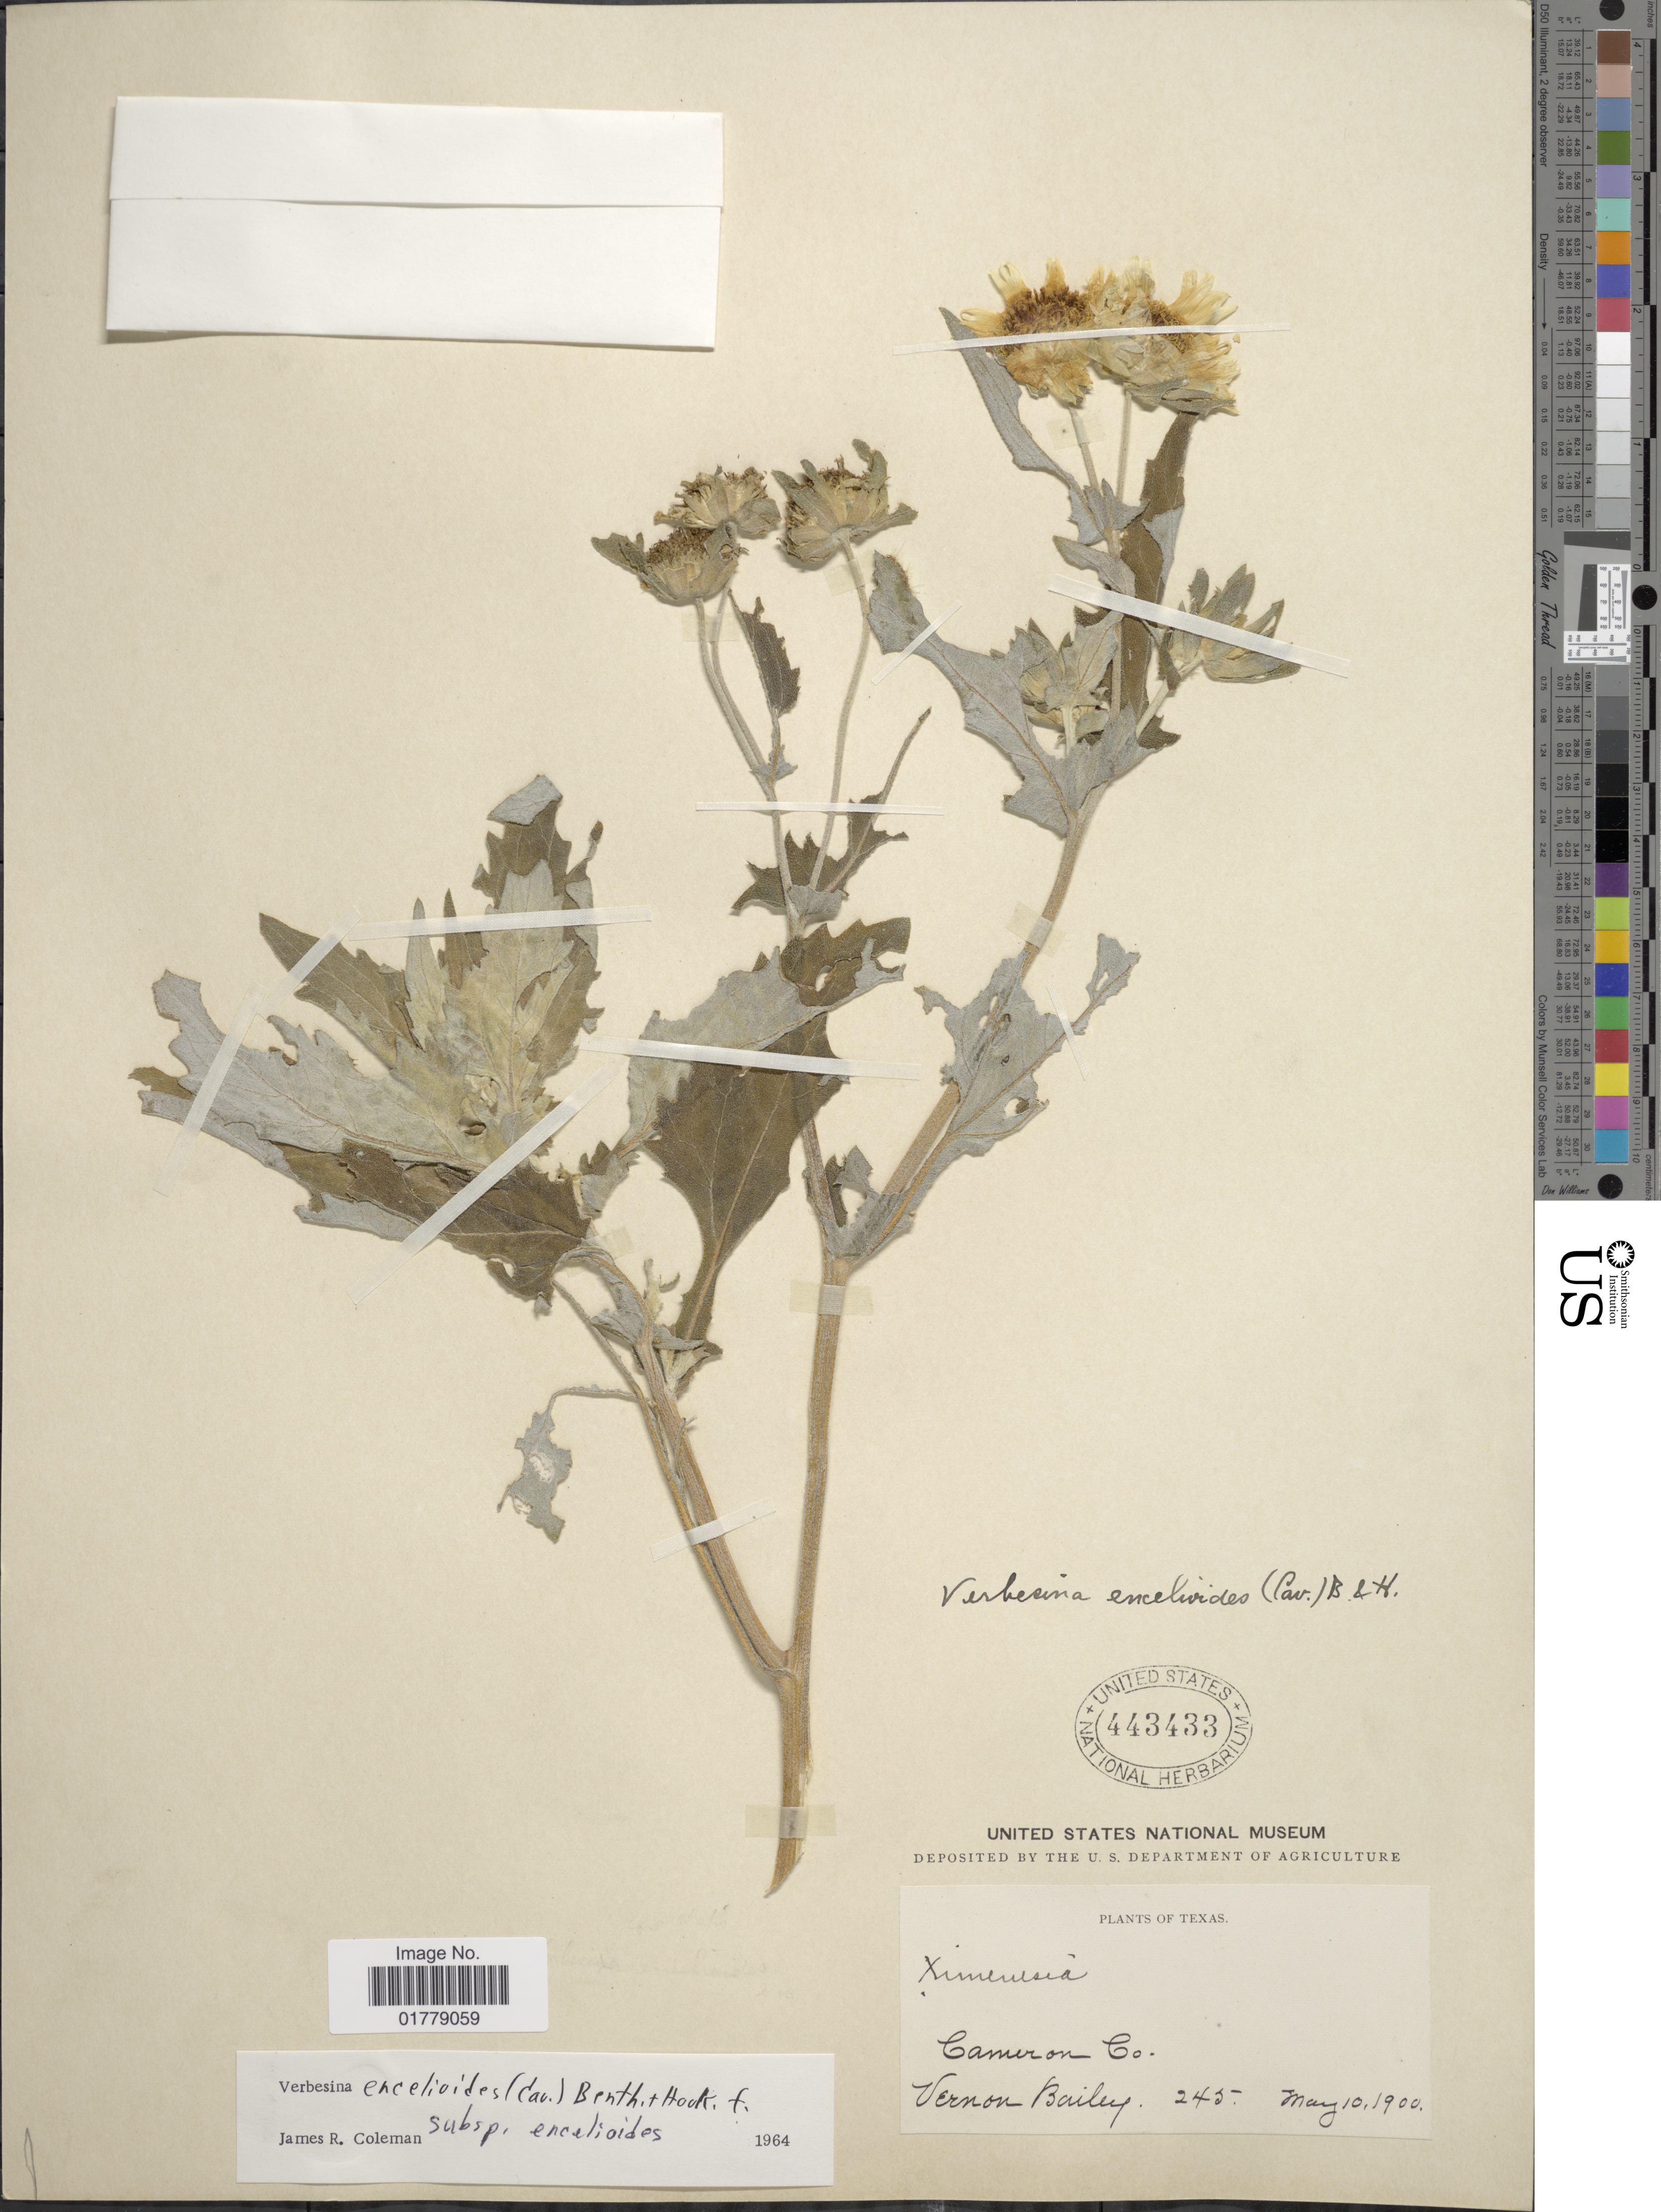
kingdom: Plantae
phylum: Tracheophyta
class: Magnoliopsida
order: Asterales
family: Asteraceae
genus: Verbesina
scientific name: Verbesina encelioides subsp. encelioides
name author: (Cav.) Benth. & Hook.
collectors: V. O. Bailey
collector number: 245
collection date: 1900-05-10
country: United States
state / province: Texas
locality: Cameron Co.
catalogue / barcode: US 443433